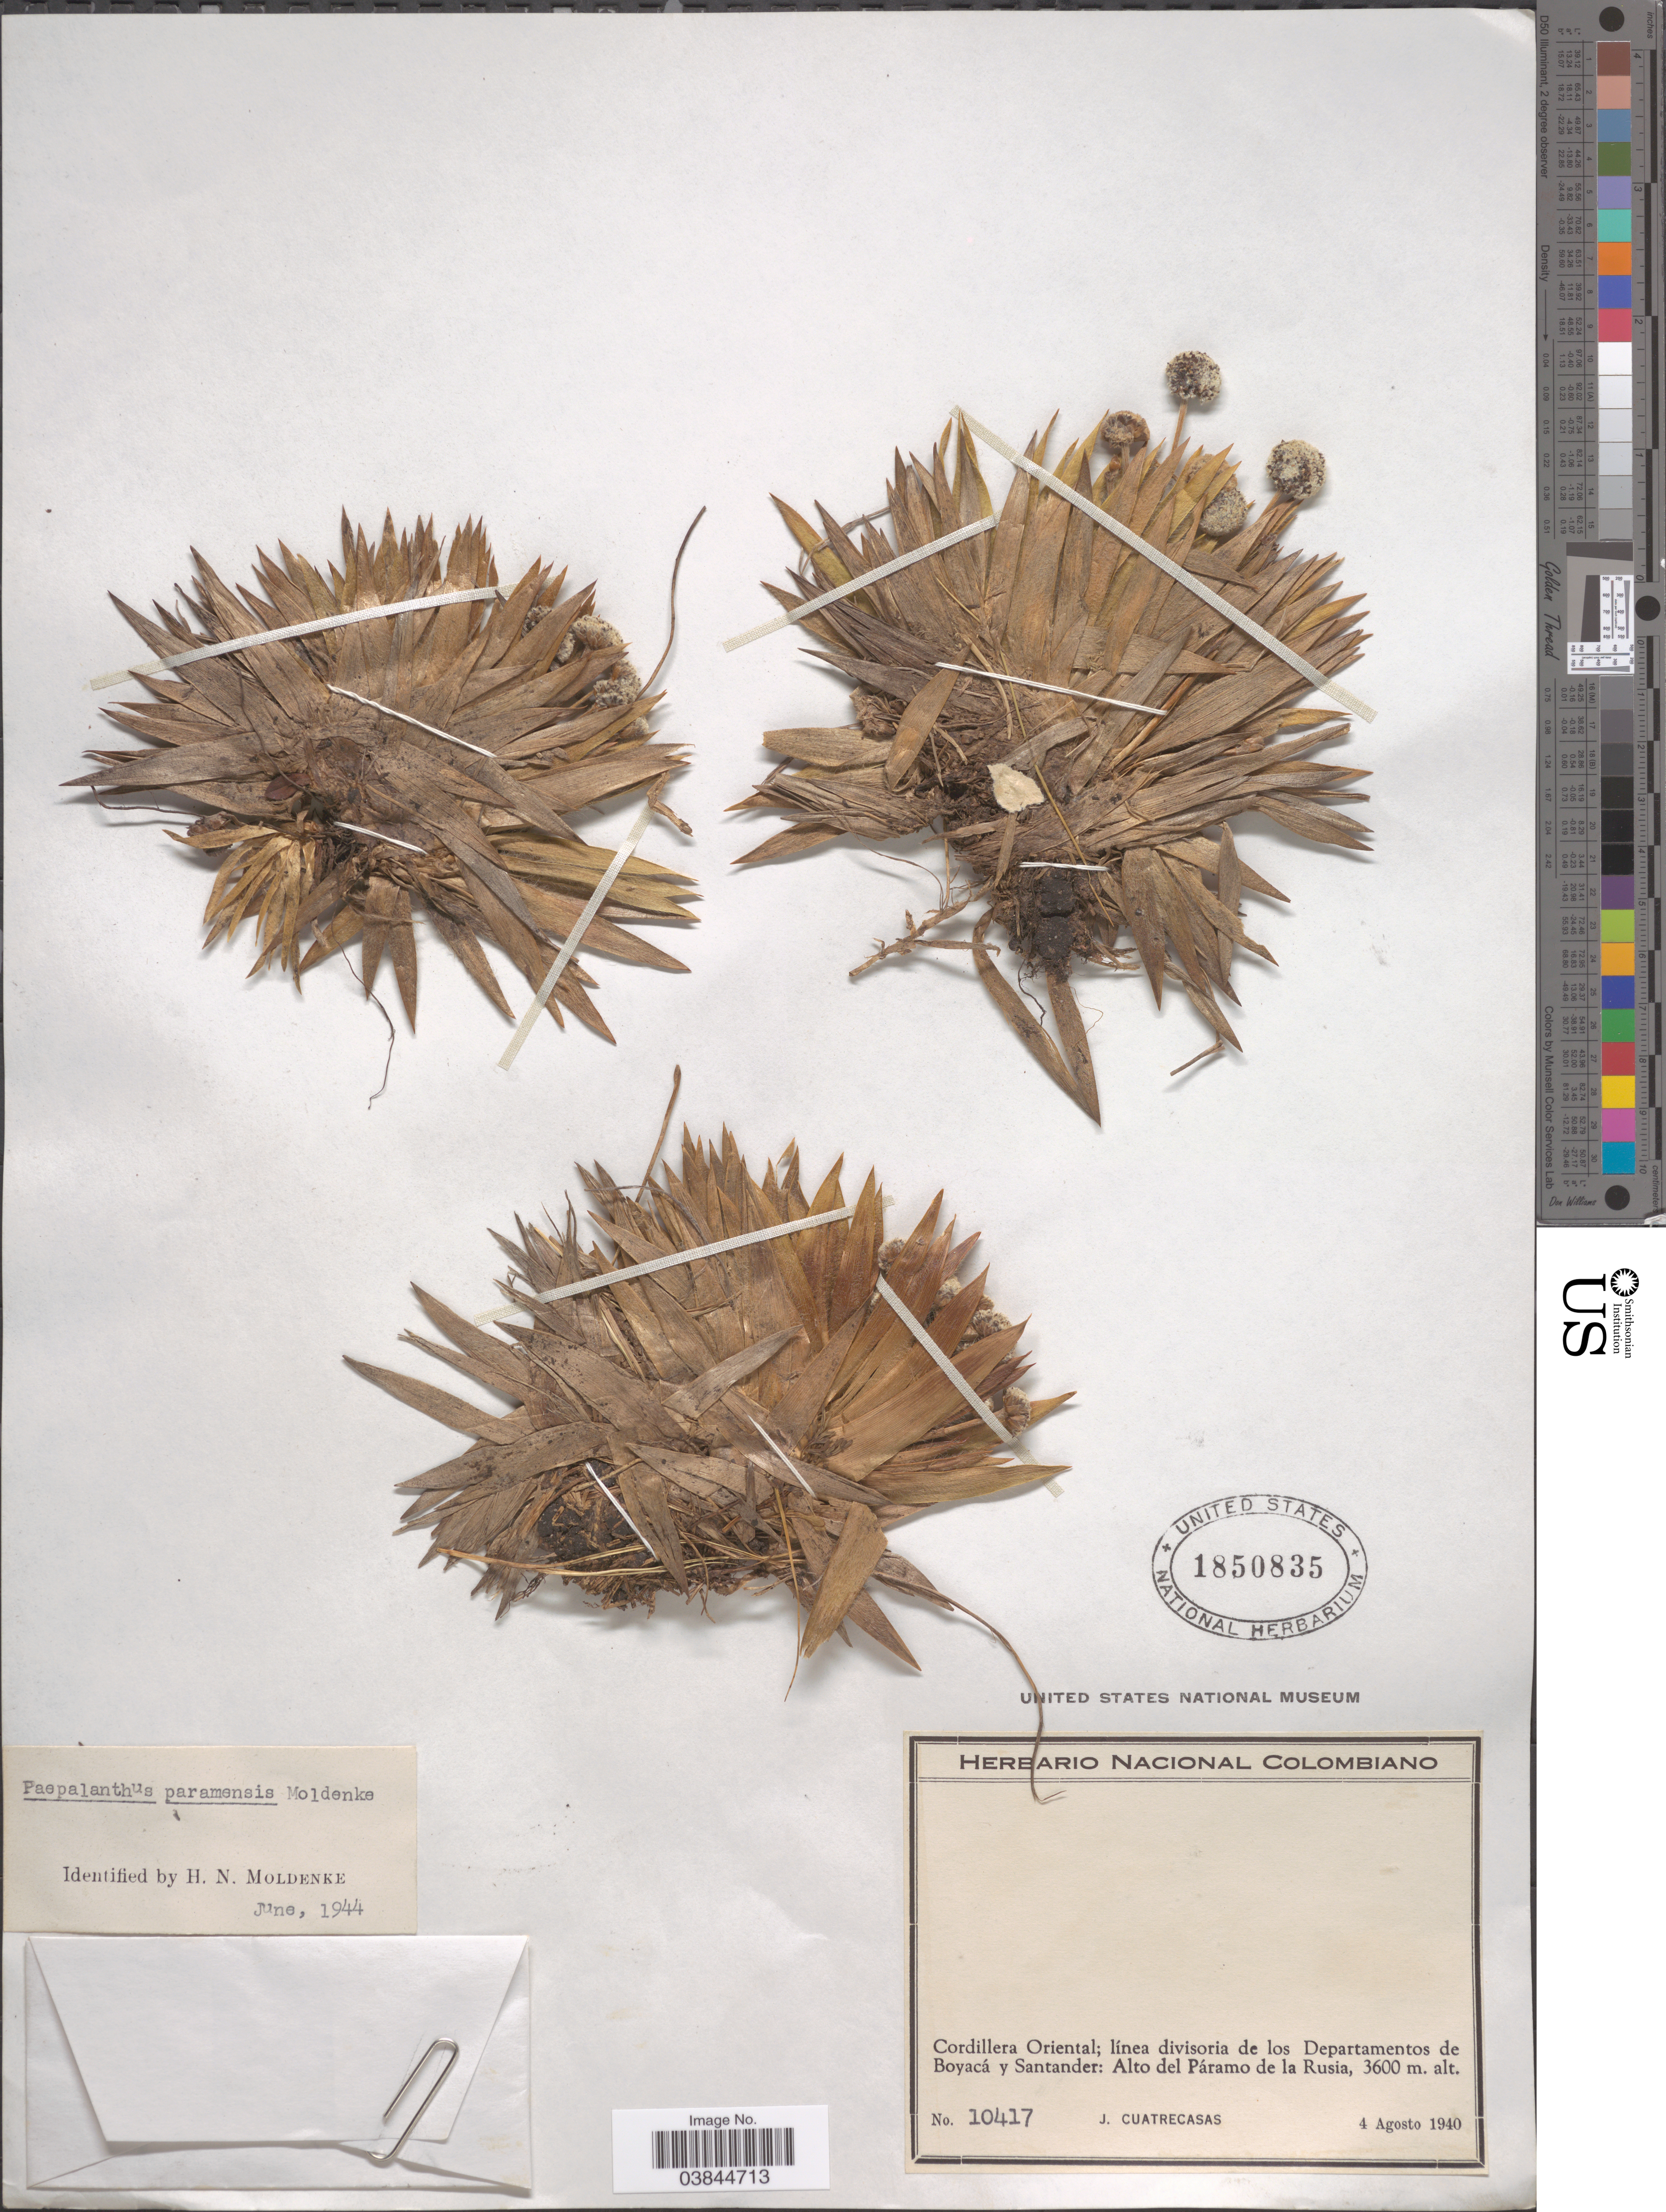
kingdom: Plantae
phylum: Tracheophyta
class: Liliopsida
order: Poales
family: Eriocaulaceae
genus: Paepalanthus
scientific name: Paepalanthus paramensis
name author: Moldenke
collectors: J. Cuatrecasas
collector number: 10417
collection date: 1940-08-04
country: Colombia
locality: Cordillera Oriental; línea divisoria de los Departamentos de Boyacá y Santander: Alto del Páramo de la Rusia.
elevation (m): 3600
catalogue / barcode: US 1850835